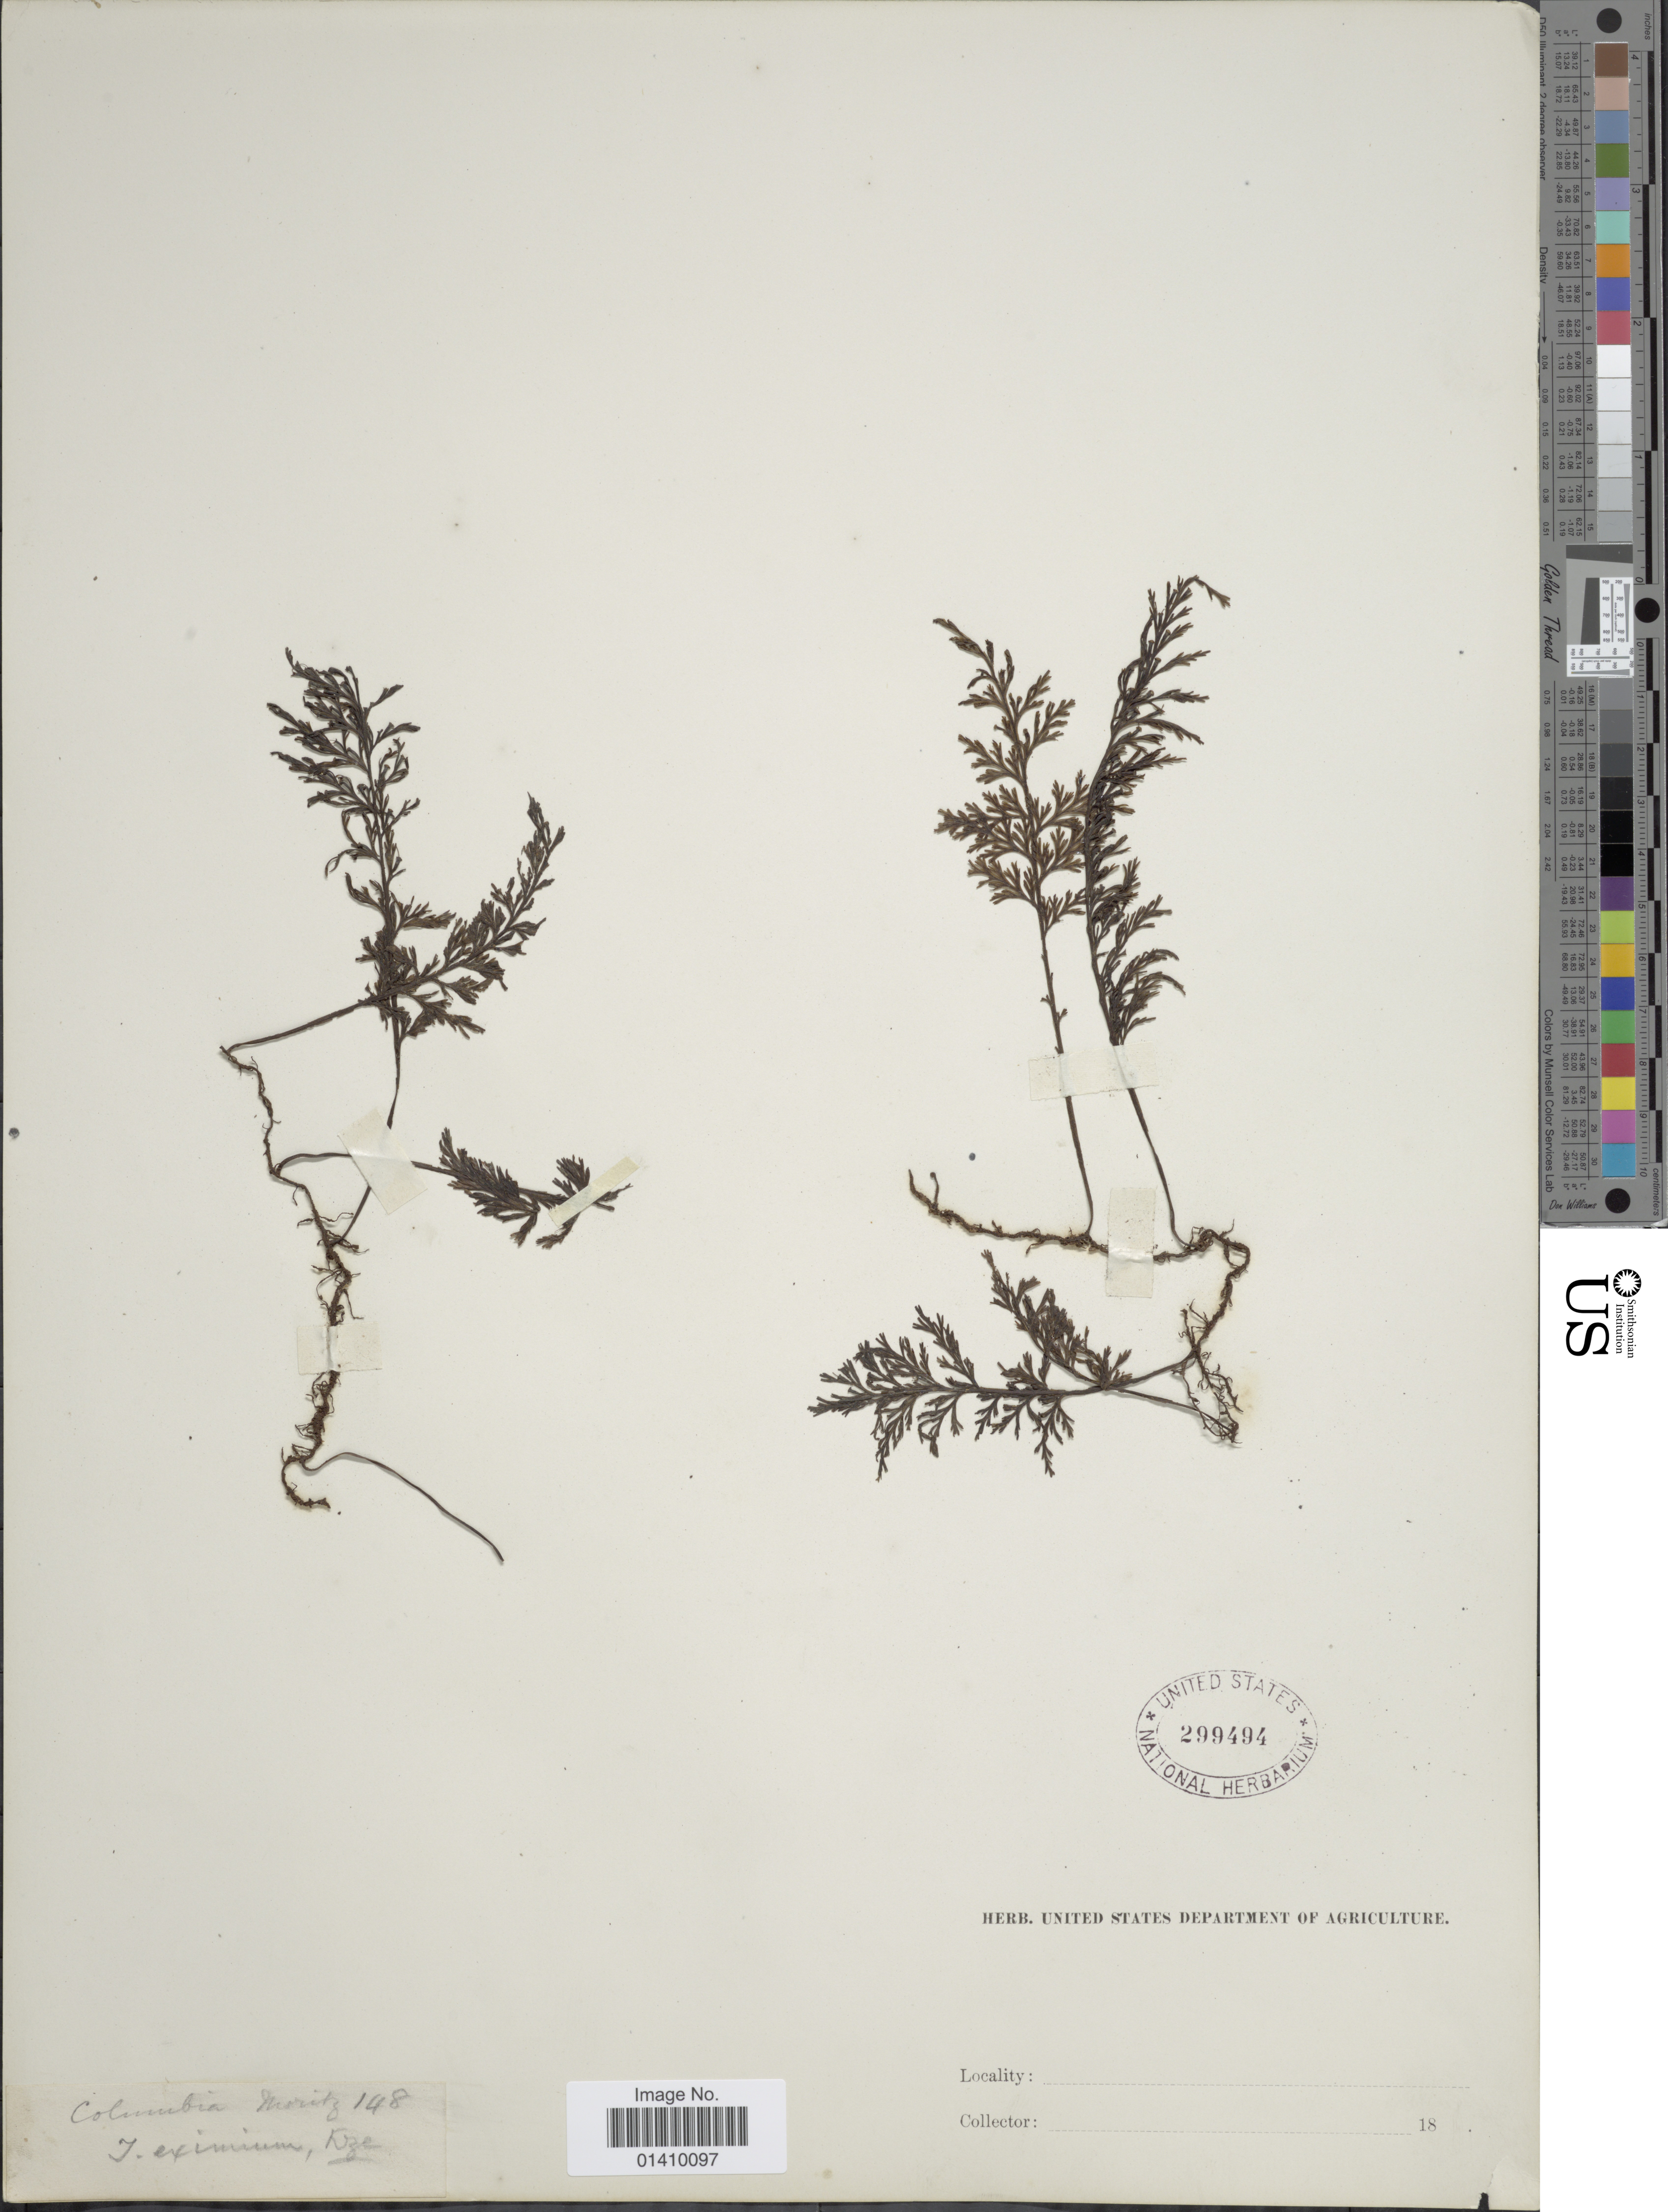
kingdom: Plantae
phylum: Tracheophyta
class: Polypodiopsida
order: Hymenophyllales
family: Hymenophyllaceae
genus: Polyphlebium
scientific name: Polyphlebium diaphanum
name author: (Kunth) Ebihara & Dubuisson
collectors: Moritz, --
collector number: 148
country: Colombia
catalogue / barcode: US 299494